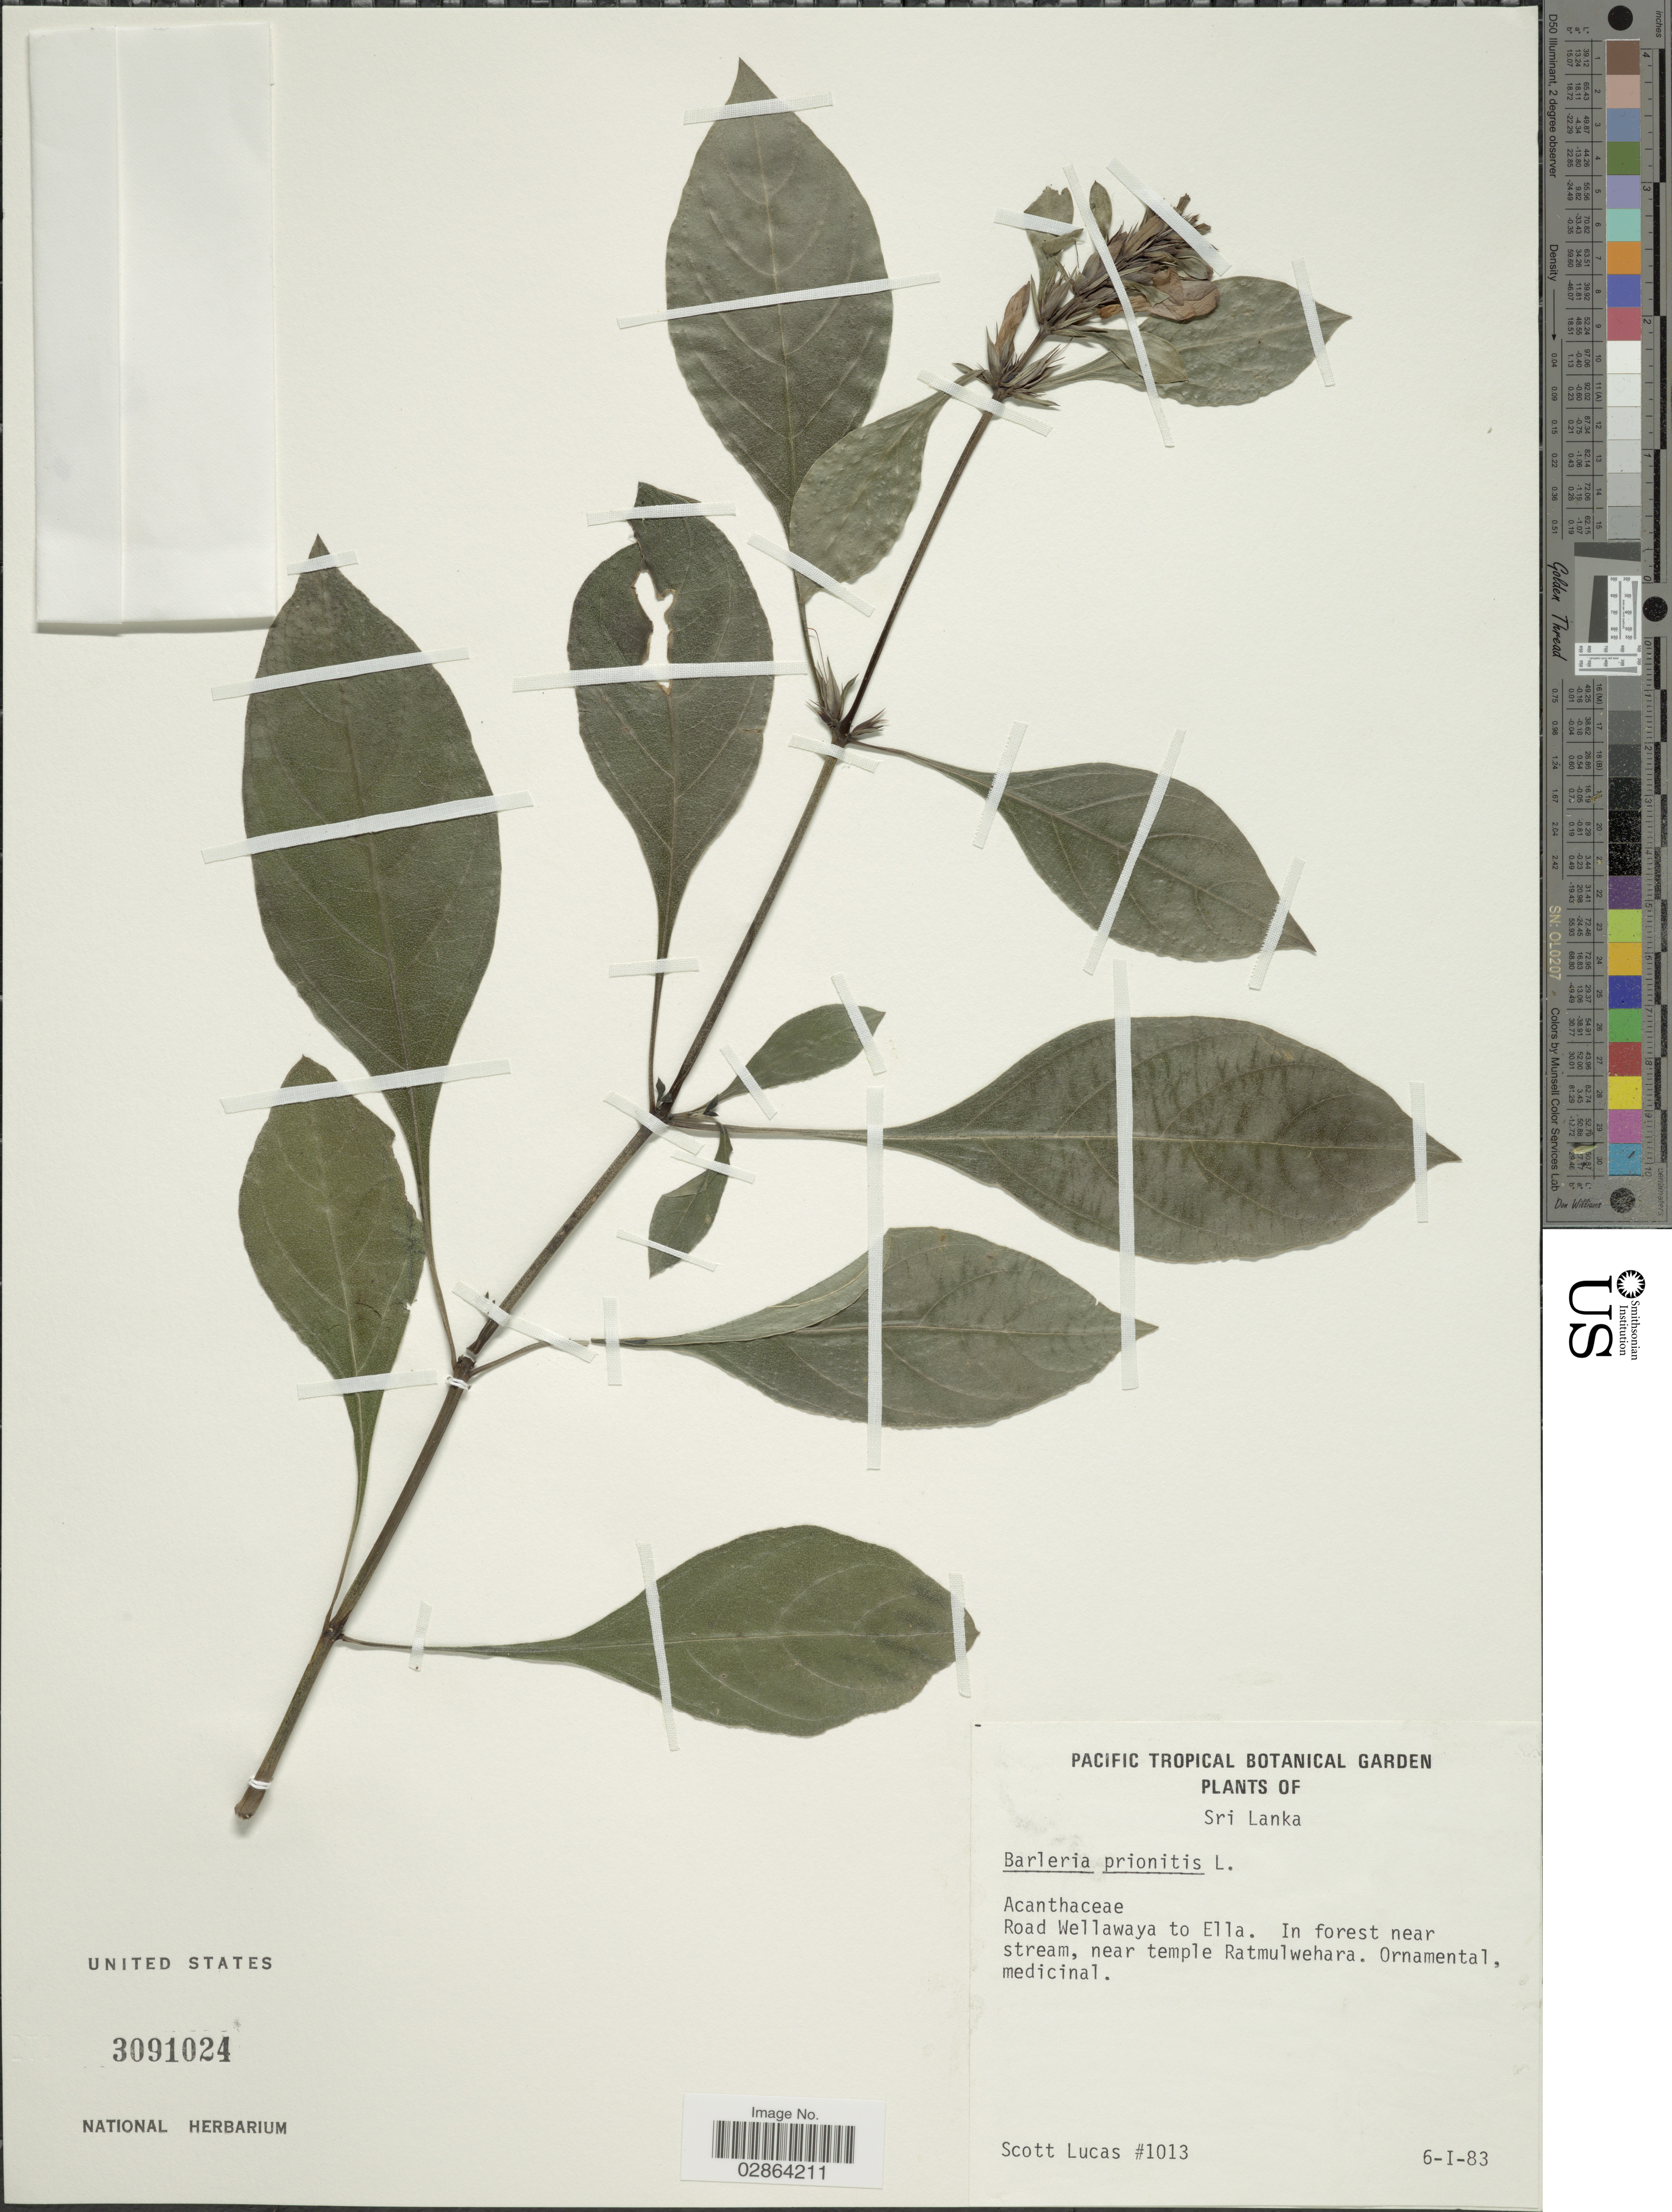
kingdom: Plantae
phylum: Tracheophyta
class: Magnoliopsida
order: Lamiales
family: Acanthaceae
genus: Barleria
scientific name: Barleria prionitis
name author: L.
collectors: S. Lucas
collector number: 1013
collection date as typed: Transcribed d/m/y: 6/1/83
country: Sri Lanka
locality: Road to Wellawaya to Ella. In forest near stream, near temple Ratmulwehara. Ornamental, medicinal.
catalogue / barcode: US 3091024